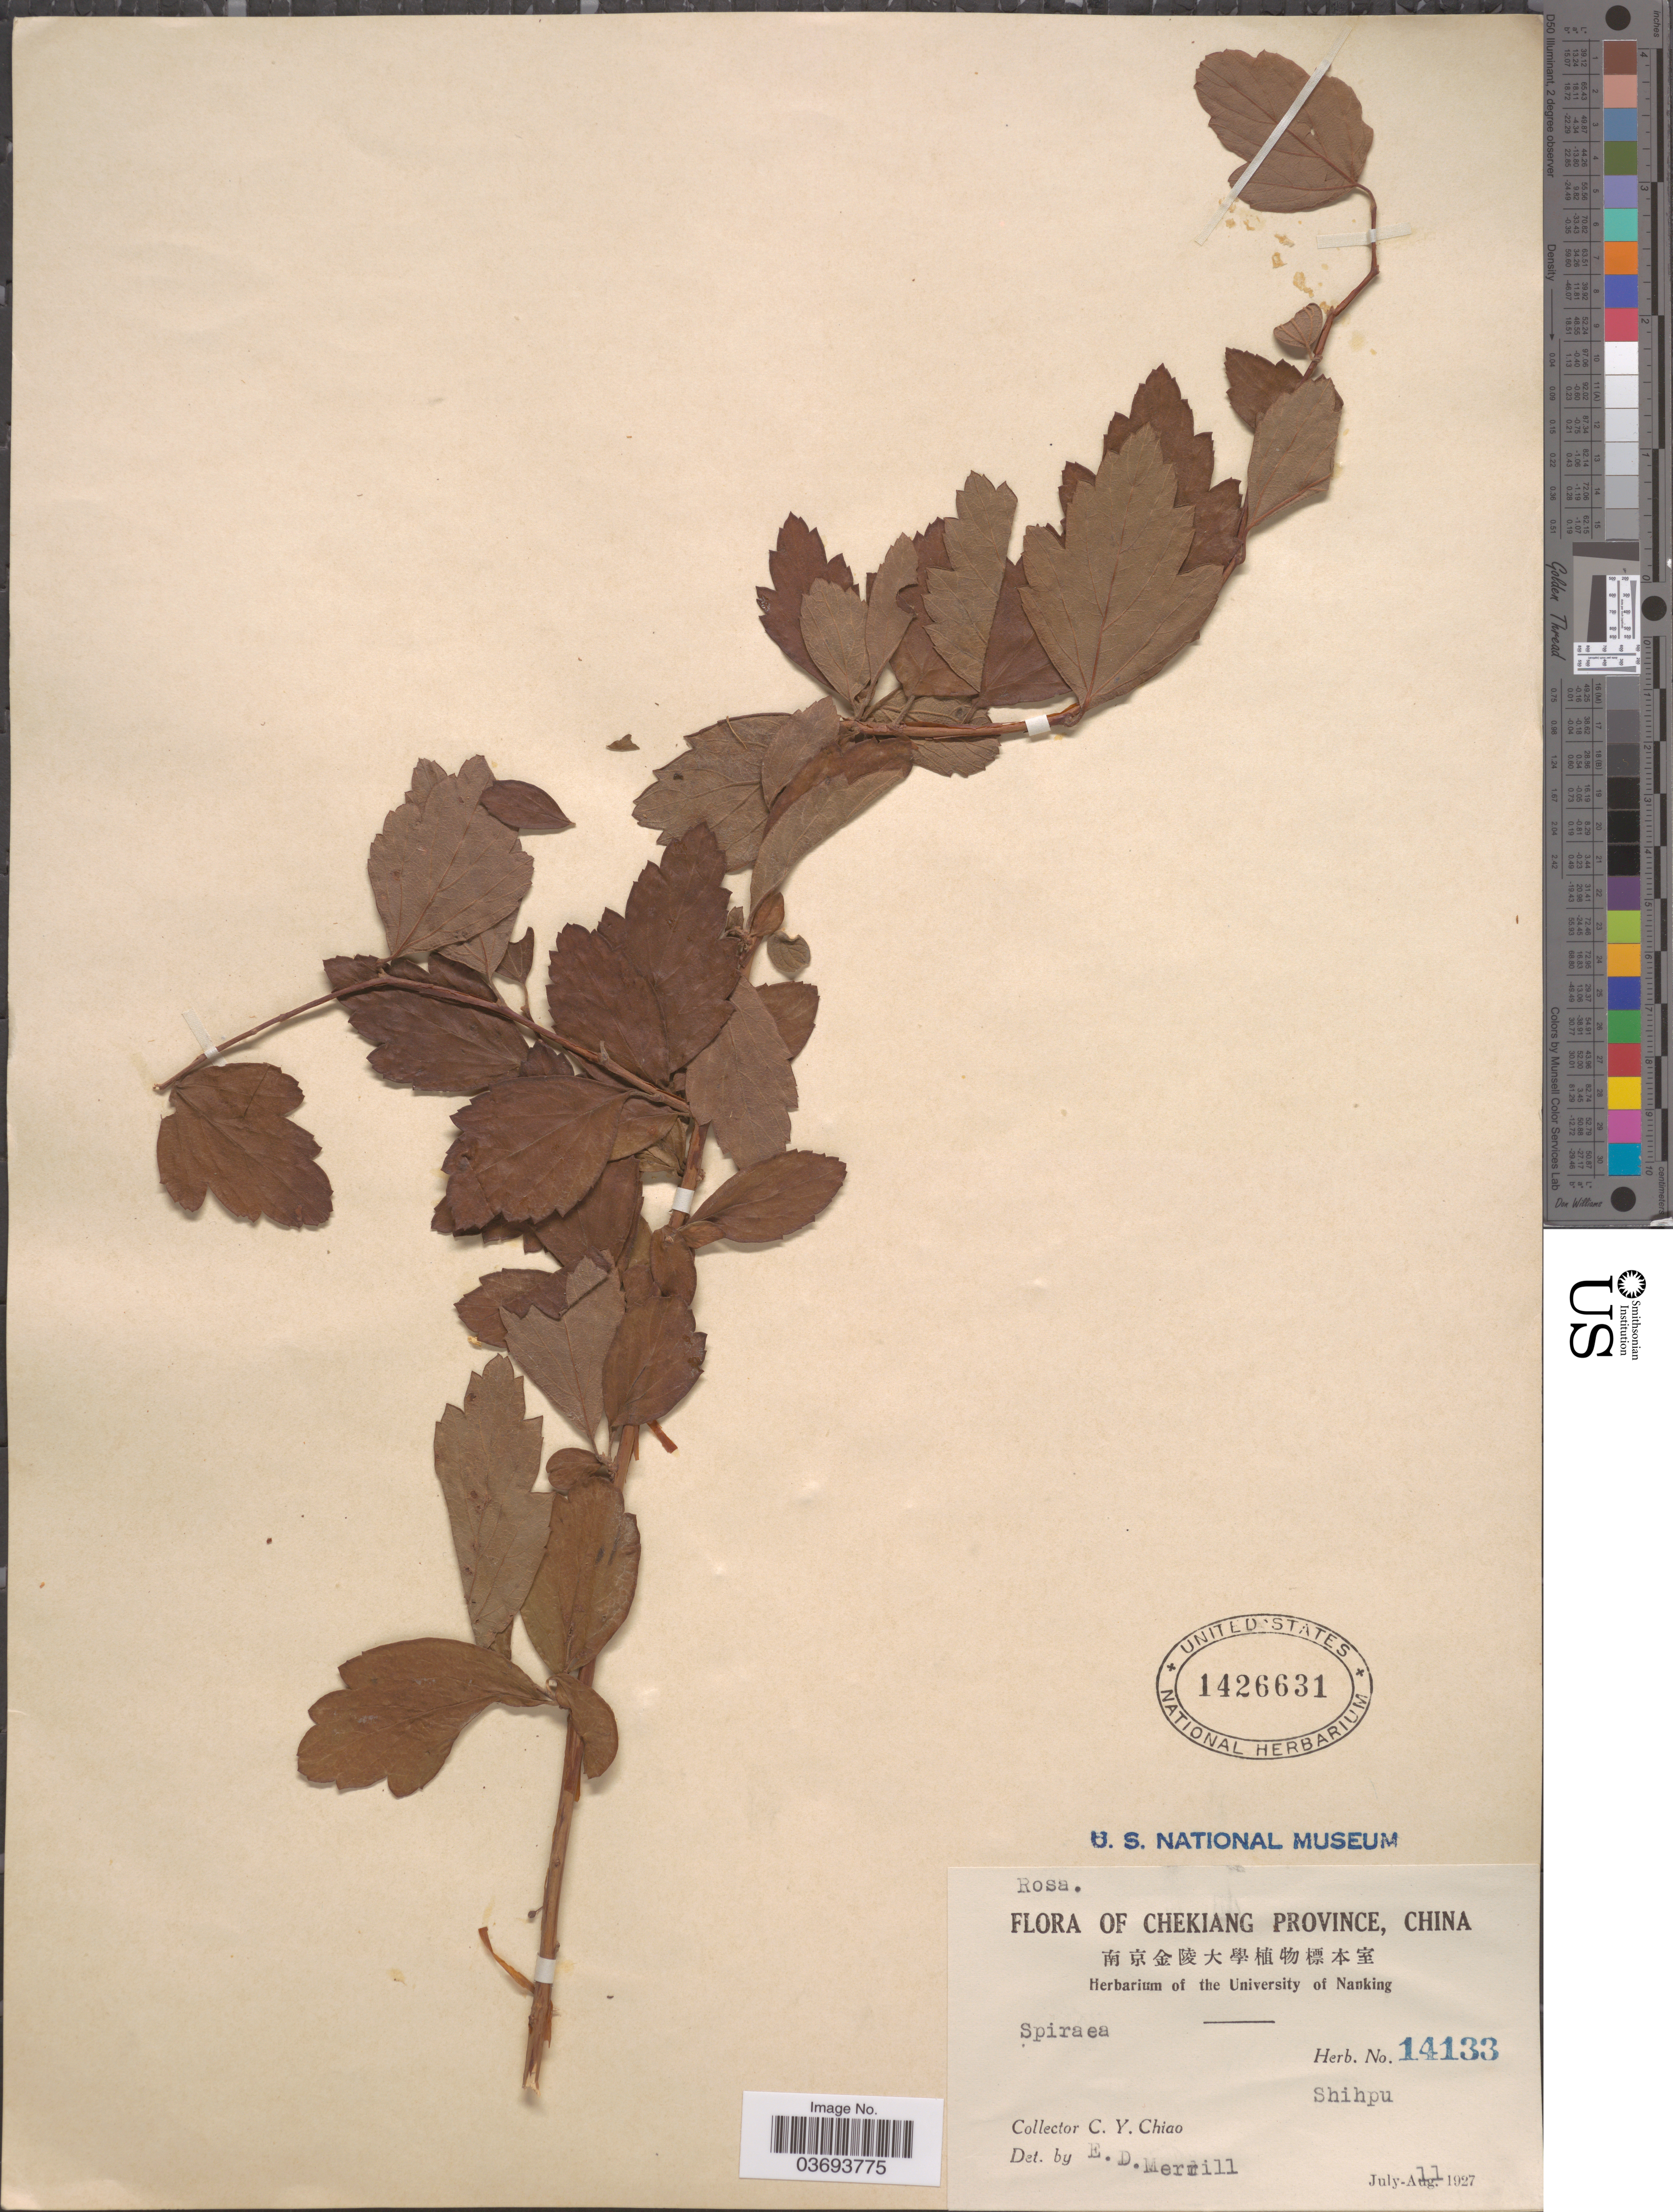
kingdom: Plantae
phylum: Tracheophyta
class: Magnoliopsida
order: Rosales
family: Rosaceae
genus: Spiraea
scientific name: Spiraea sp.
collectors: C. Y. Chiao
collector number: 14133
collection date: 1927-07-11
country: China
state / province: Zhejiang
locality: Chekiang Province. Shihpu.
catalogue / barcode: US 1426631